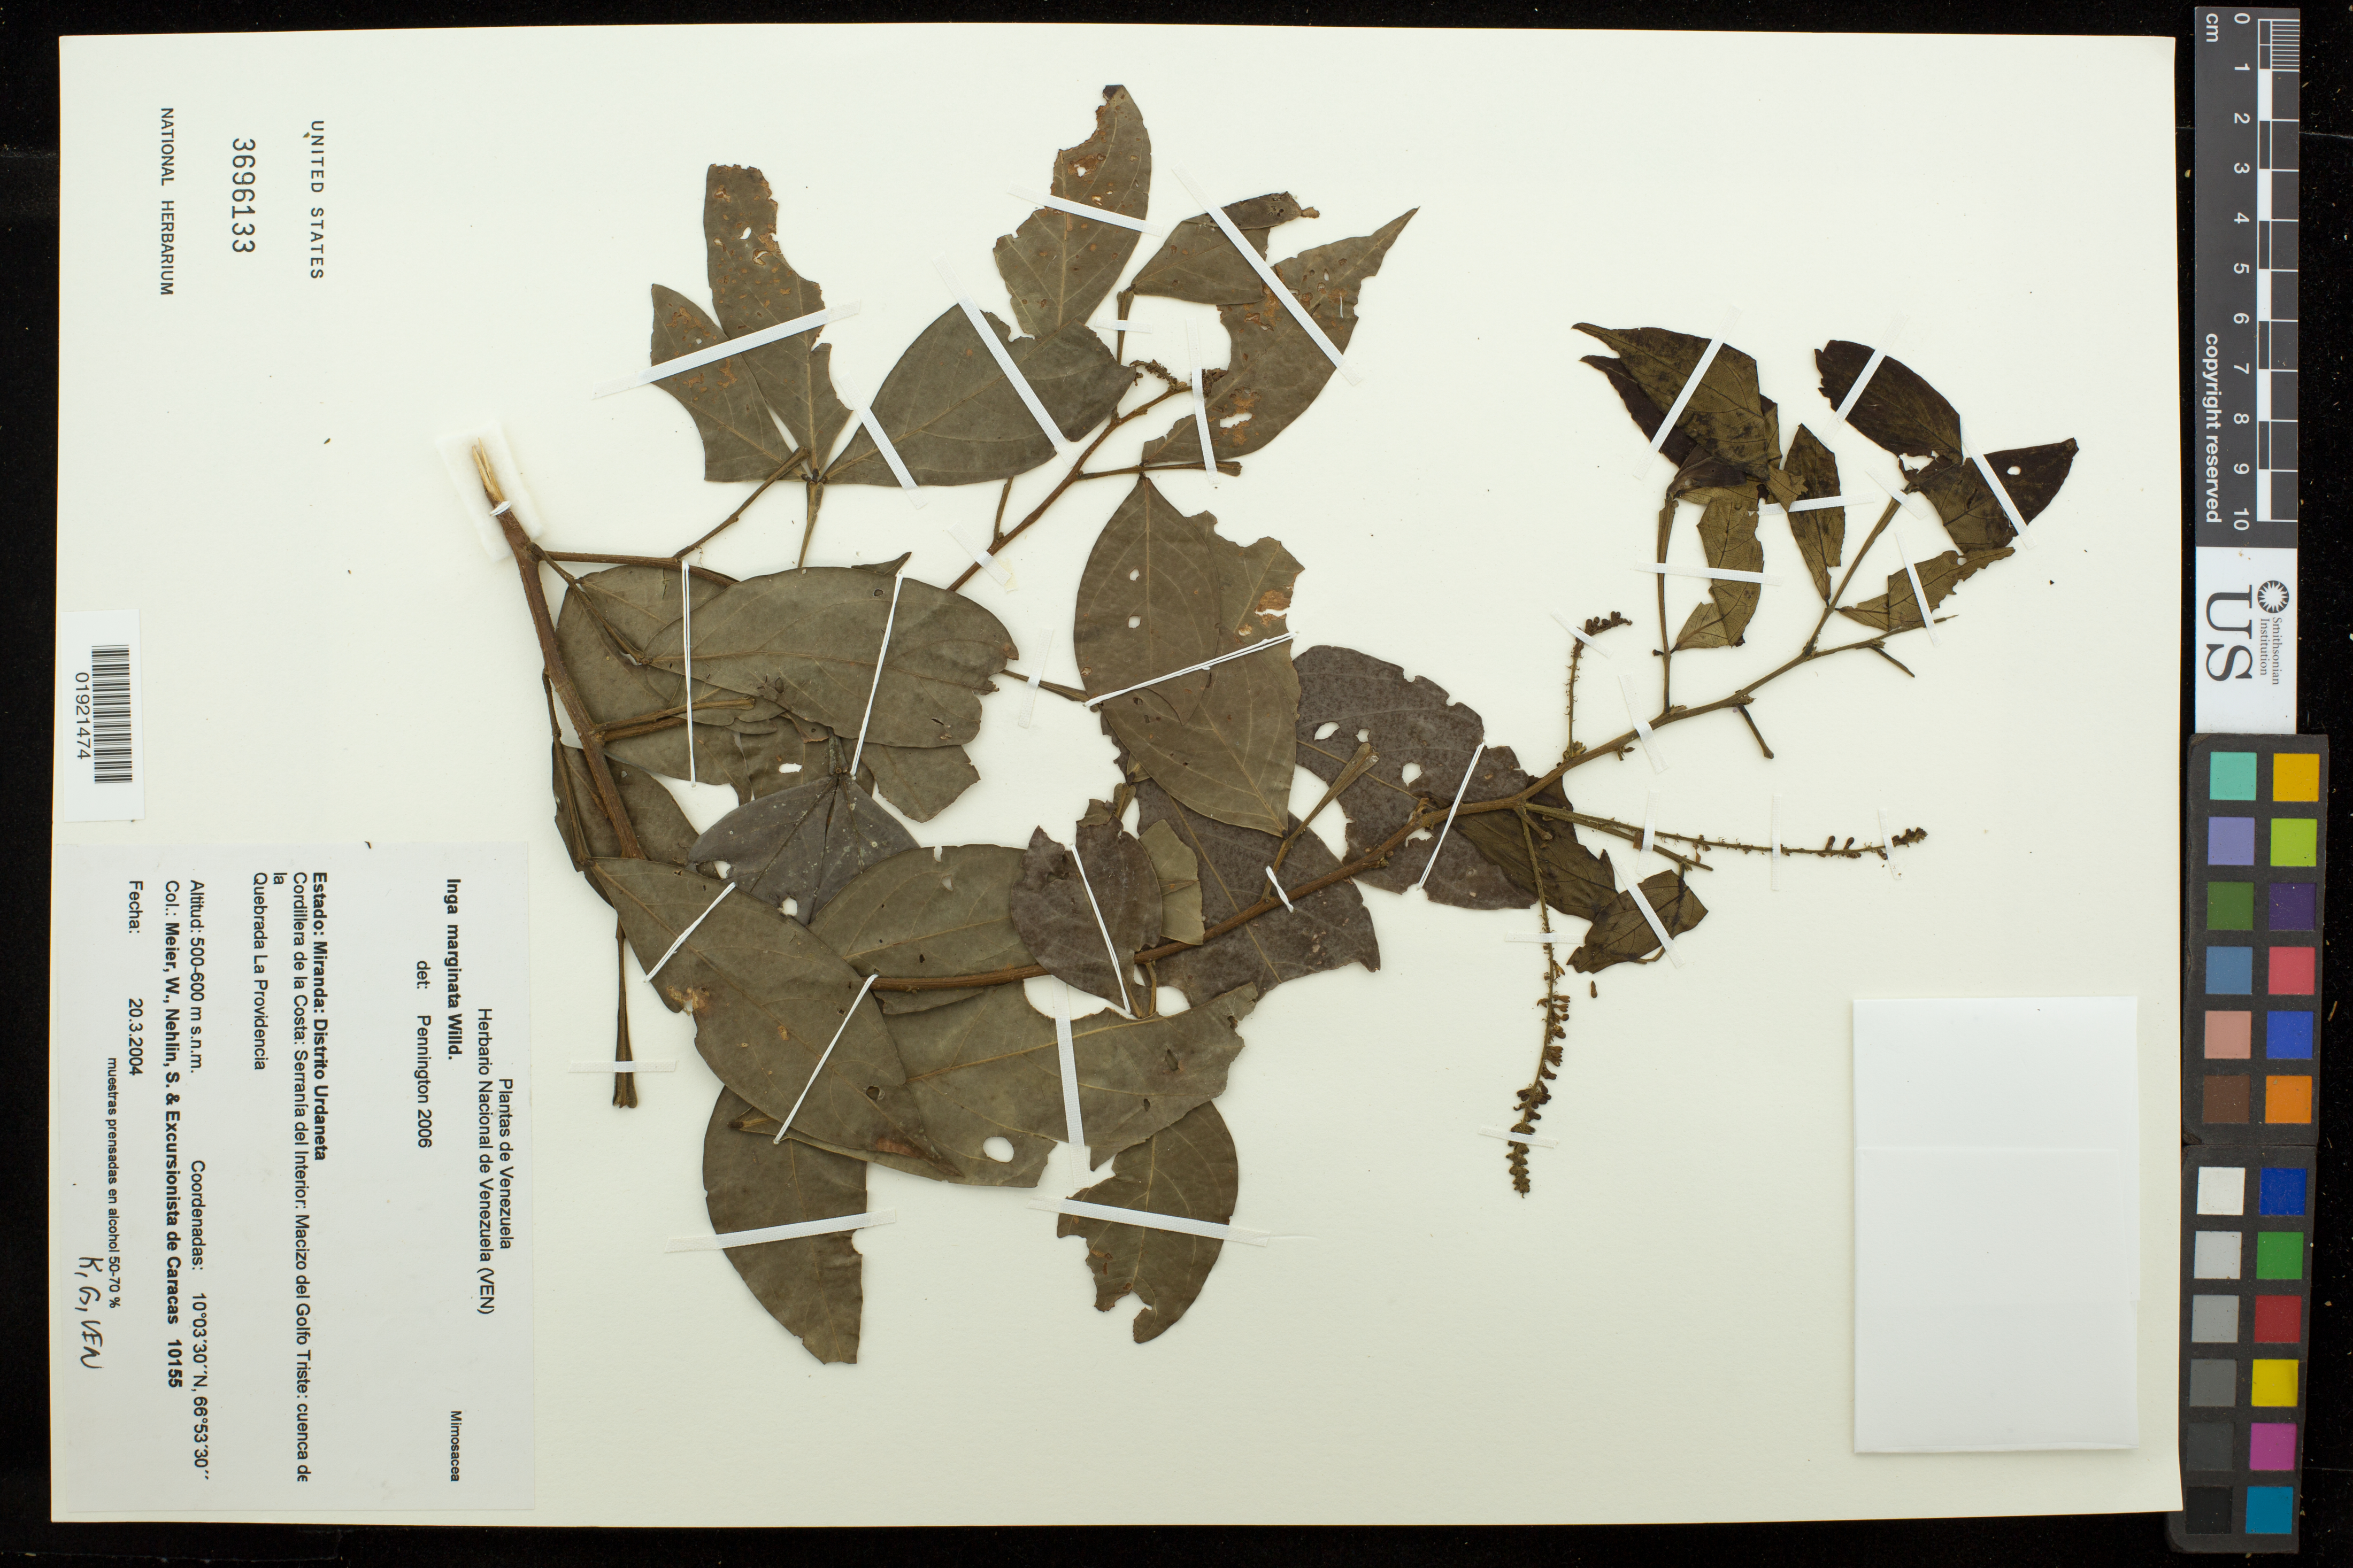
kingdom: Plantae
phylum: Tracheophyta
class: Magnoliopsida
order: Fabales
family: Fabaceae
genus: Inga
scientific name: Inga marginata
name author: Willd.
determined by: Pennington, T. D., (K)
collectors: W. Meier, S. Nehlin & Excursionista de Caracas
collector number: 10155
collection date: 2004-03-20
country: Venezuela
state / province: Miranda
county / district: Urdaneta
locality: Corillera de la Costa: Serrania del Interior: Maczio del Golfo Triste: cuenca de la Quebrada La Providencia.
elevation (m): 500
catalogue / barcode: US 3696133